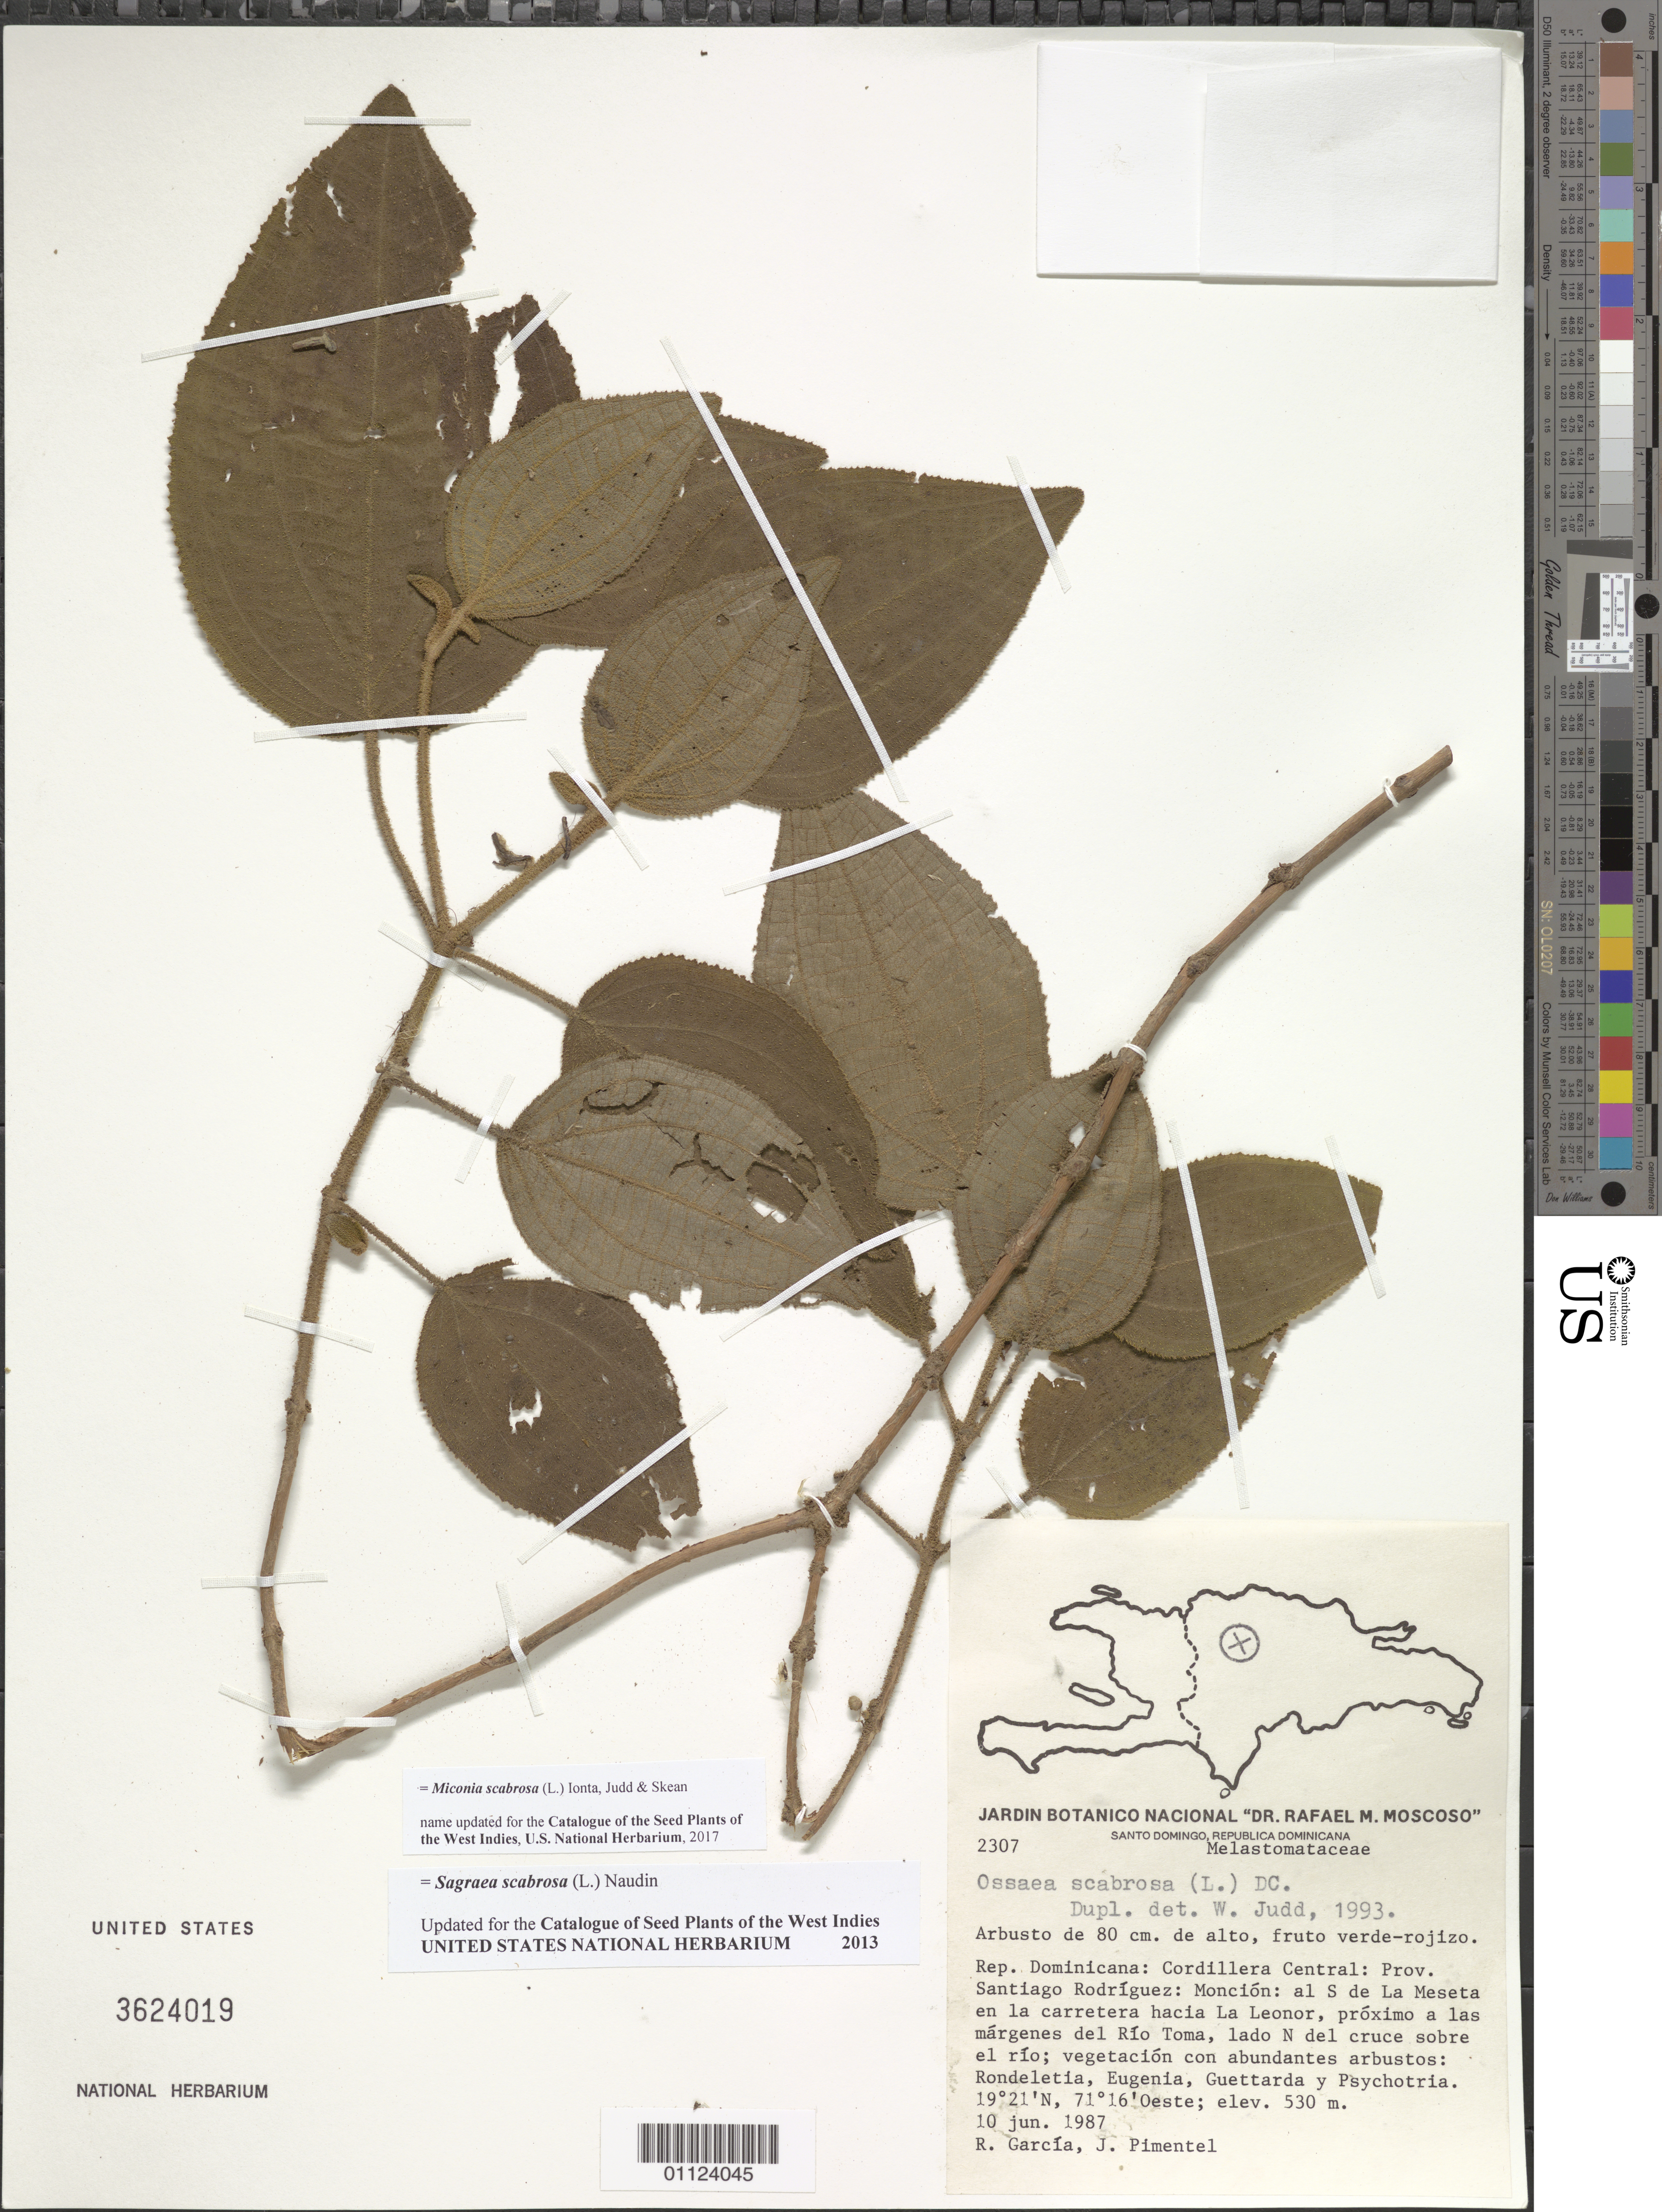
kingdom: Plantae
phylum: Tracheophyta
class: Magnoliopsida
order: Myrtales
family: Melastomataceae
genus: Miconia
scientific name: Miconia scabrosa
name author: (L.) Ionta et al.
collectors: R. G. García & J. Pimentel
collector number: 2307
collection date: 1987-06-10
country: Dominican Republic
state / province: Santiago Rodriguez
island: Hispaniola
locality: Cordillera Central, Monción, al S de La Meseta en la carretera hacia La Leonor, próximo a las márgenes de Río Toma, lado N del cruce sobre el río.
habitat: Vegetación con abundantes arbustos: Rondeletia, Eugenia, Guettarda y Psychotria.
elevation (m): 530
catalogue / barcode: US 3624019